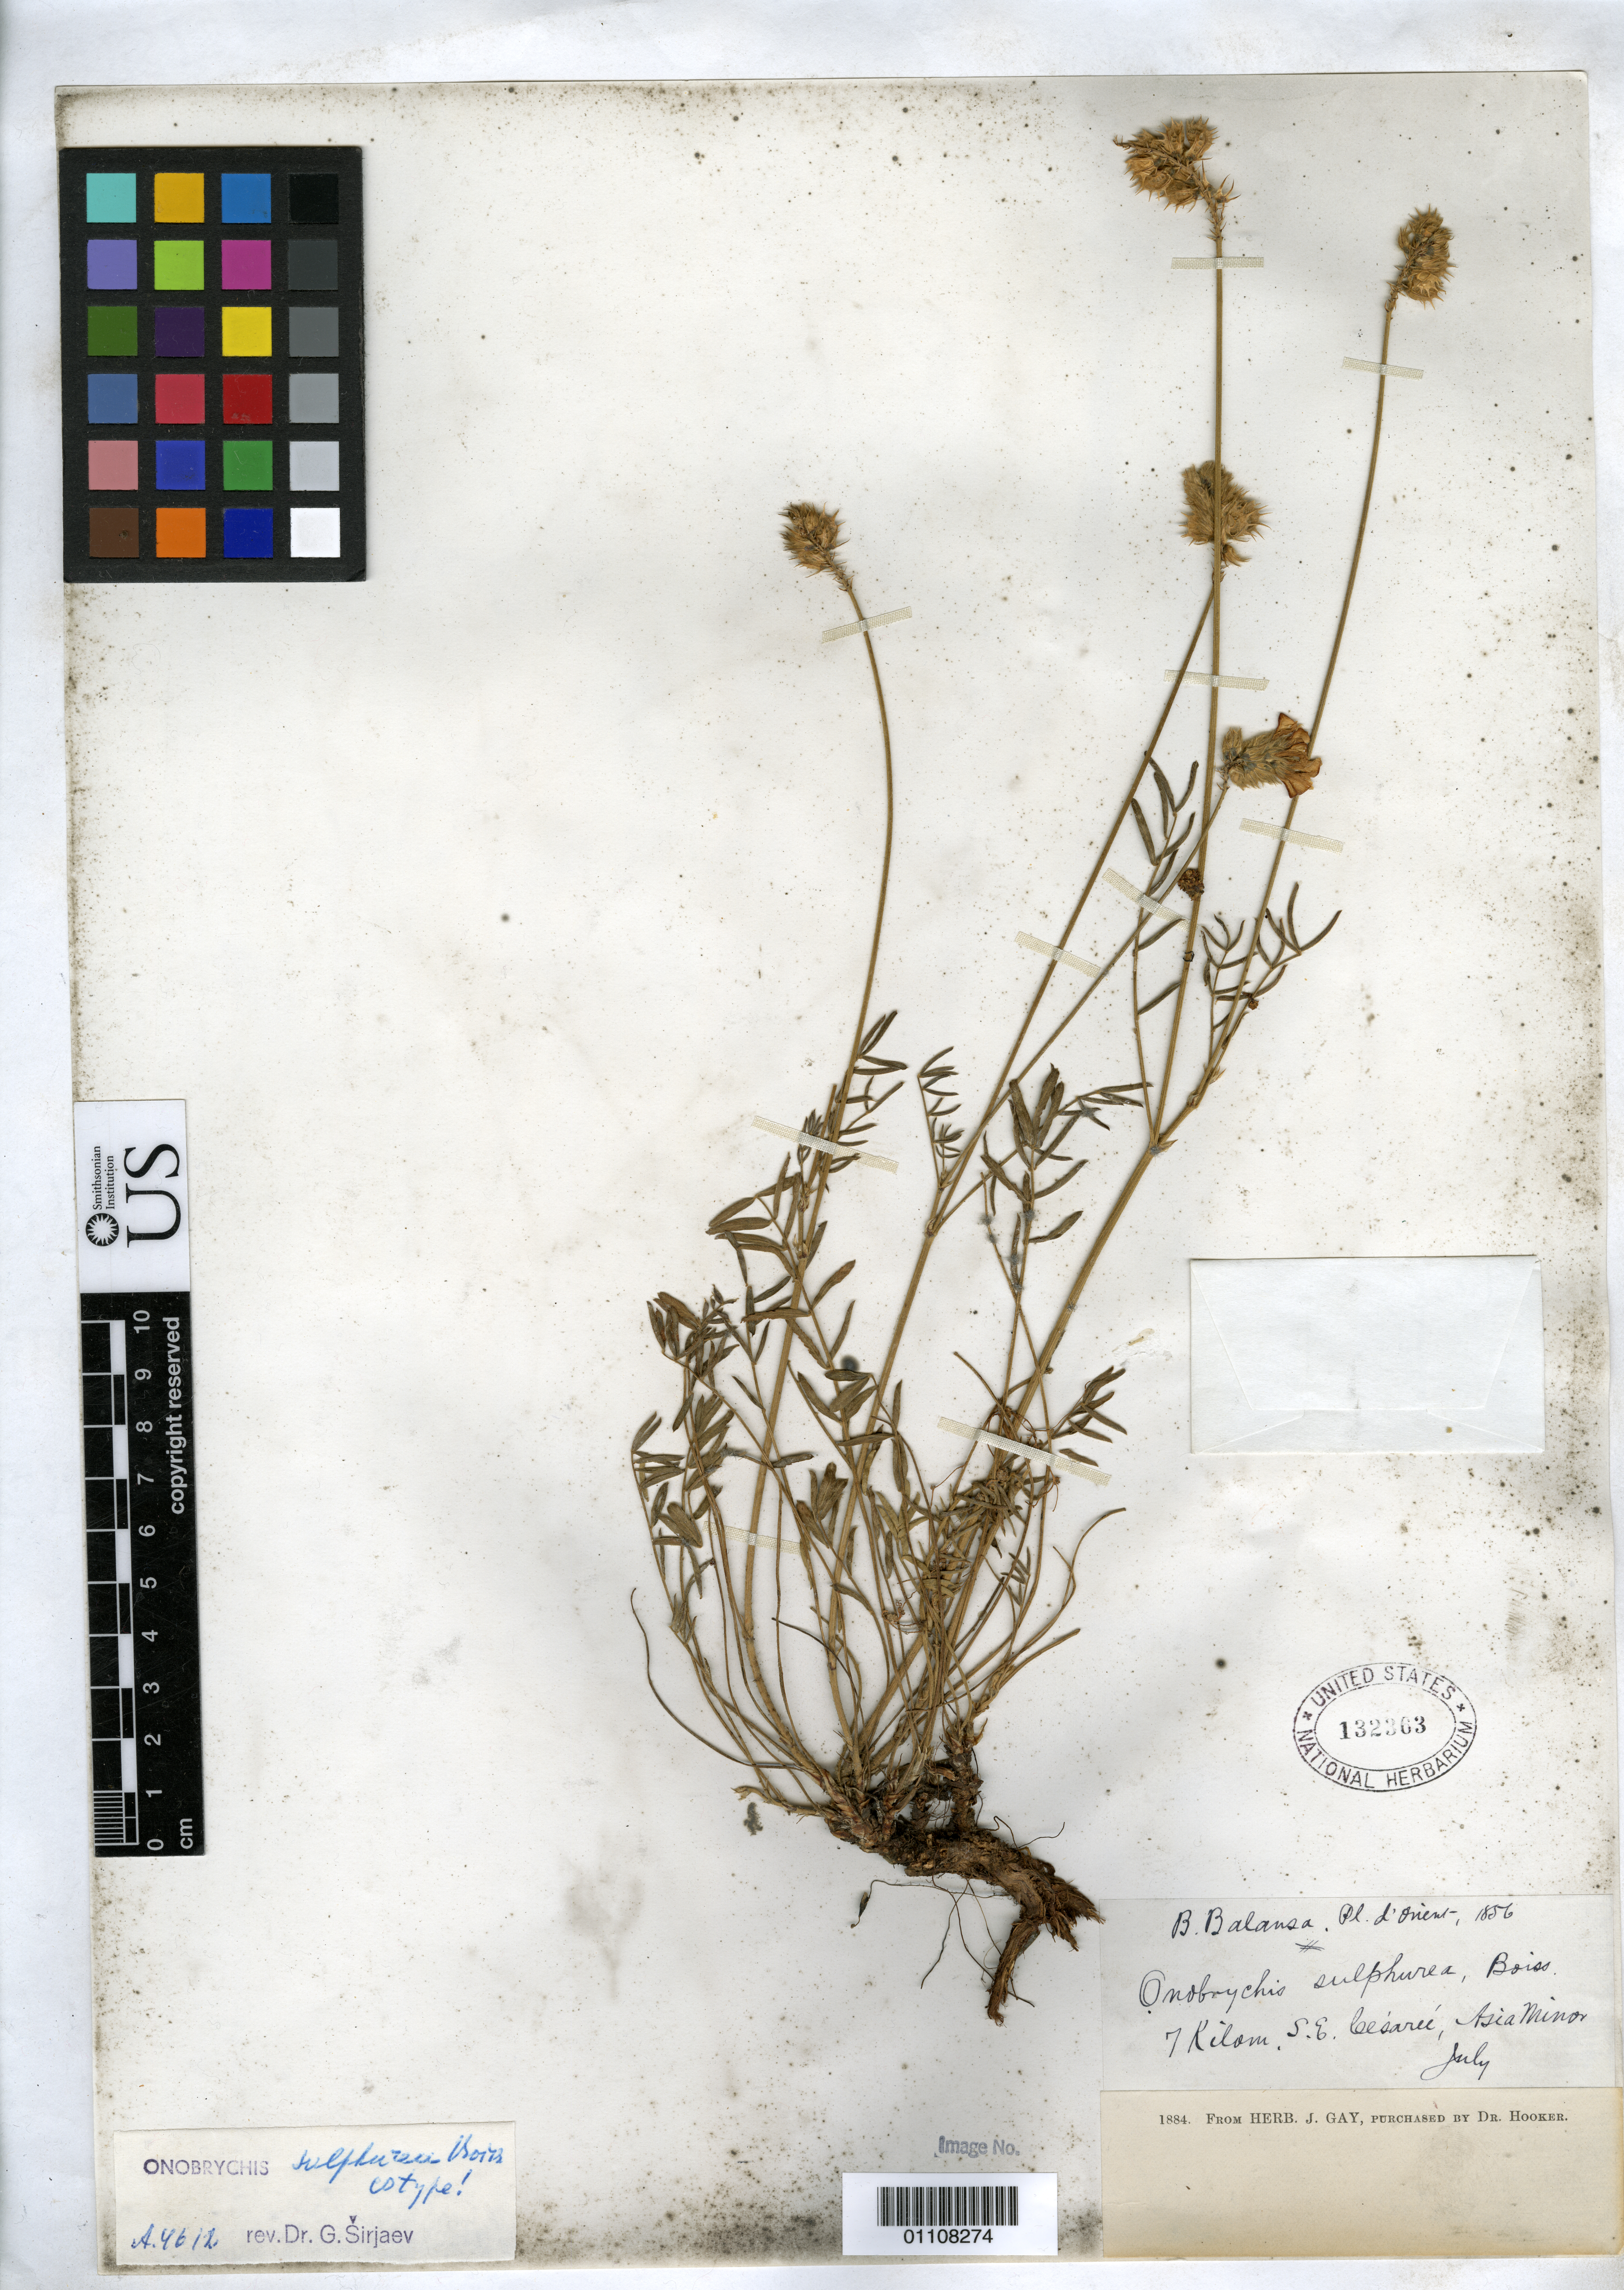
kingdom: Plantae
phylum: Tracheophyta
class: Magnoliopsida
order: Fabales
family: Fabaceae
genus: Onobrychis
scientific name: Onobrychis sulphurea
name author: Boiss. & Balansa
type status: Type Collection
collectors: B. Balansa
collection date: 1856-07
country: Turkey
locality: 7 km S. E. Cesaree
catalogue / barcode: US 132363